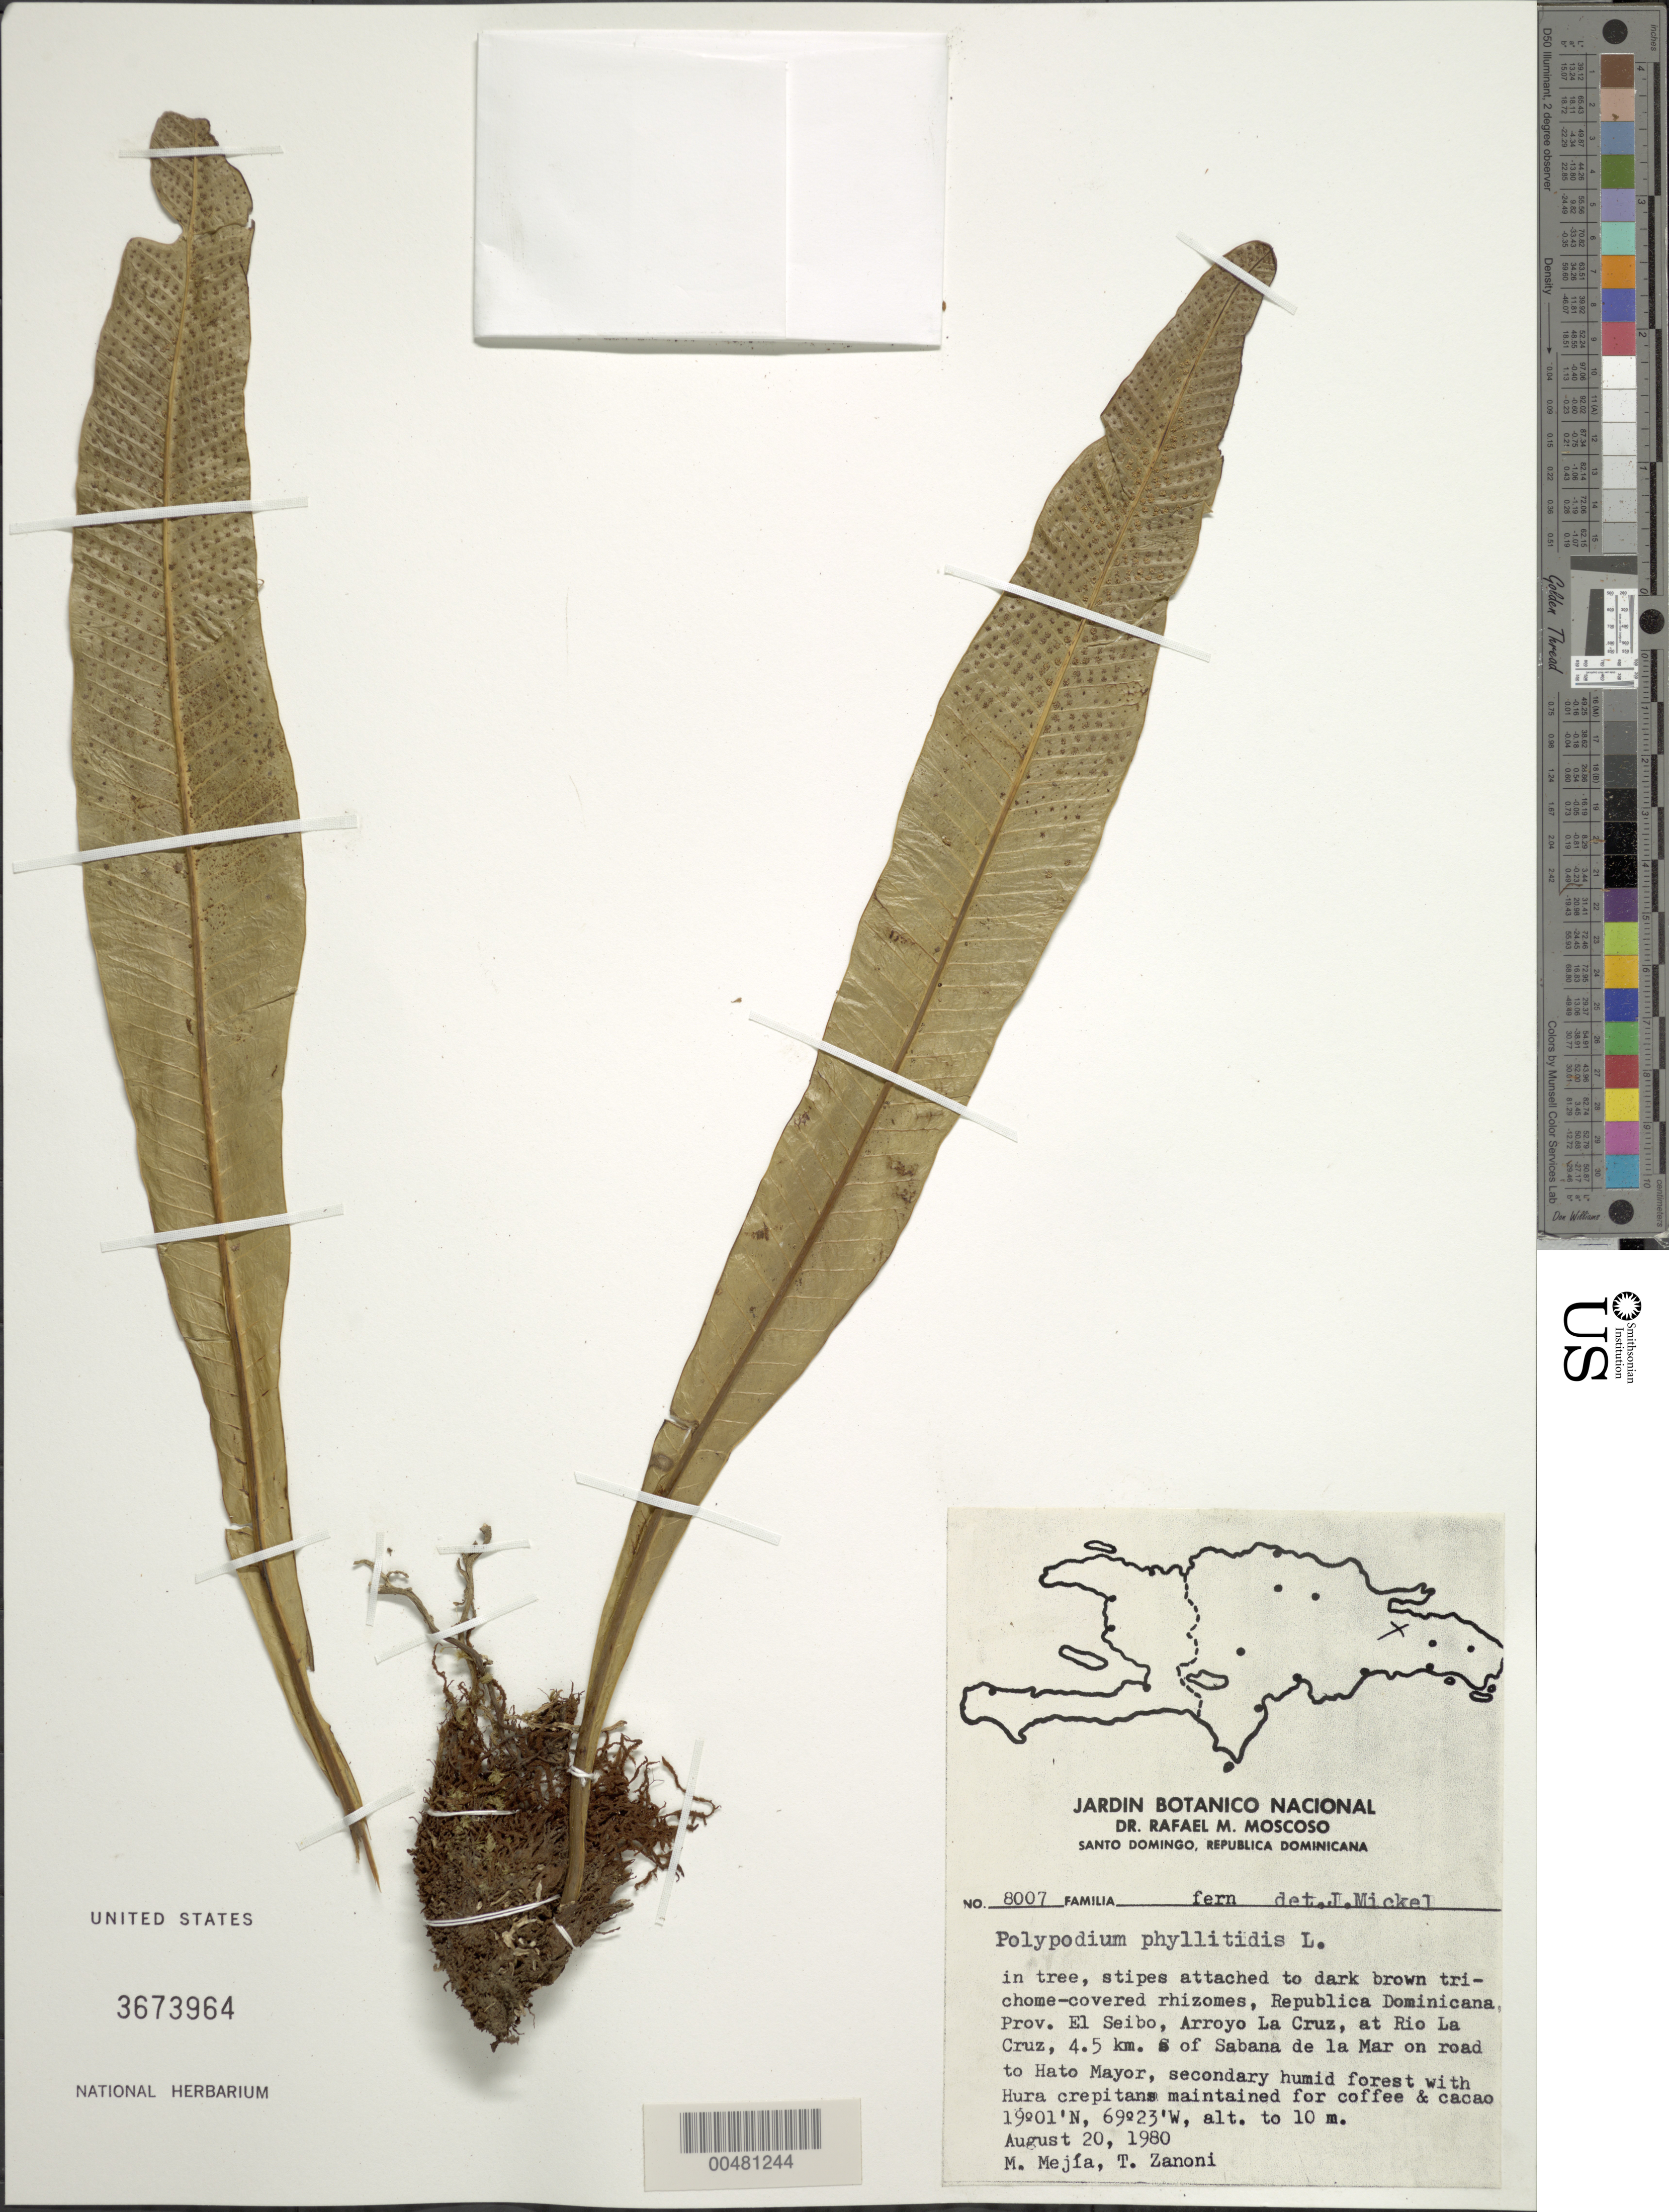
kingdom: Plantae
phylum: Tracheophyta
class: Polypodiopsida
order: Polypodiales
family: Polypodiaceae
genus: Campyloneurum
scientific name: Campyloneurum phyllitidis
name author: (L.) C. Presl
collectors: M. Mejia & T. A. Zanoni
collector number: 8007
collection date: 1980-08-20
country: Dominican Republic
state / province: El Seibo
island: Hispaniola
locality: Arroyo La Cruz, at Rio La Cruz, 4.5 km S of Sabana de la Mar on road to Hato Mayor.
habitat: Secondary humid forest with Hura crepitans maintained for coffee and cacao. In tree.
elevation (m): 10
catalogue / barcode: US 3673964